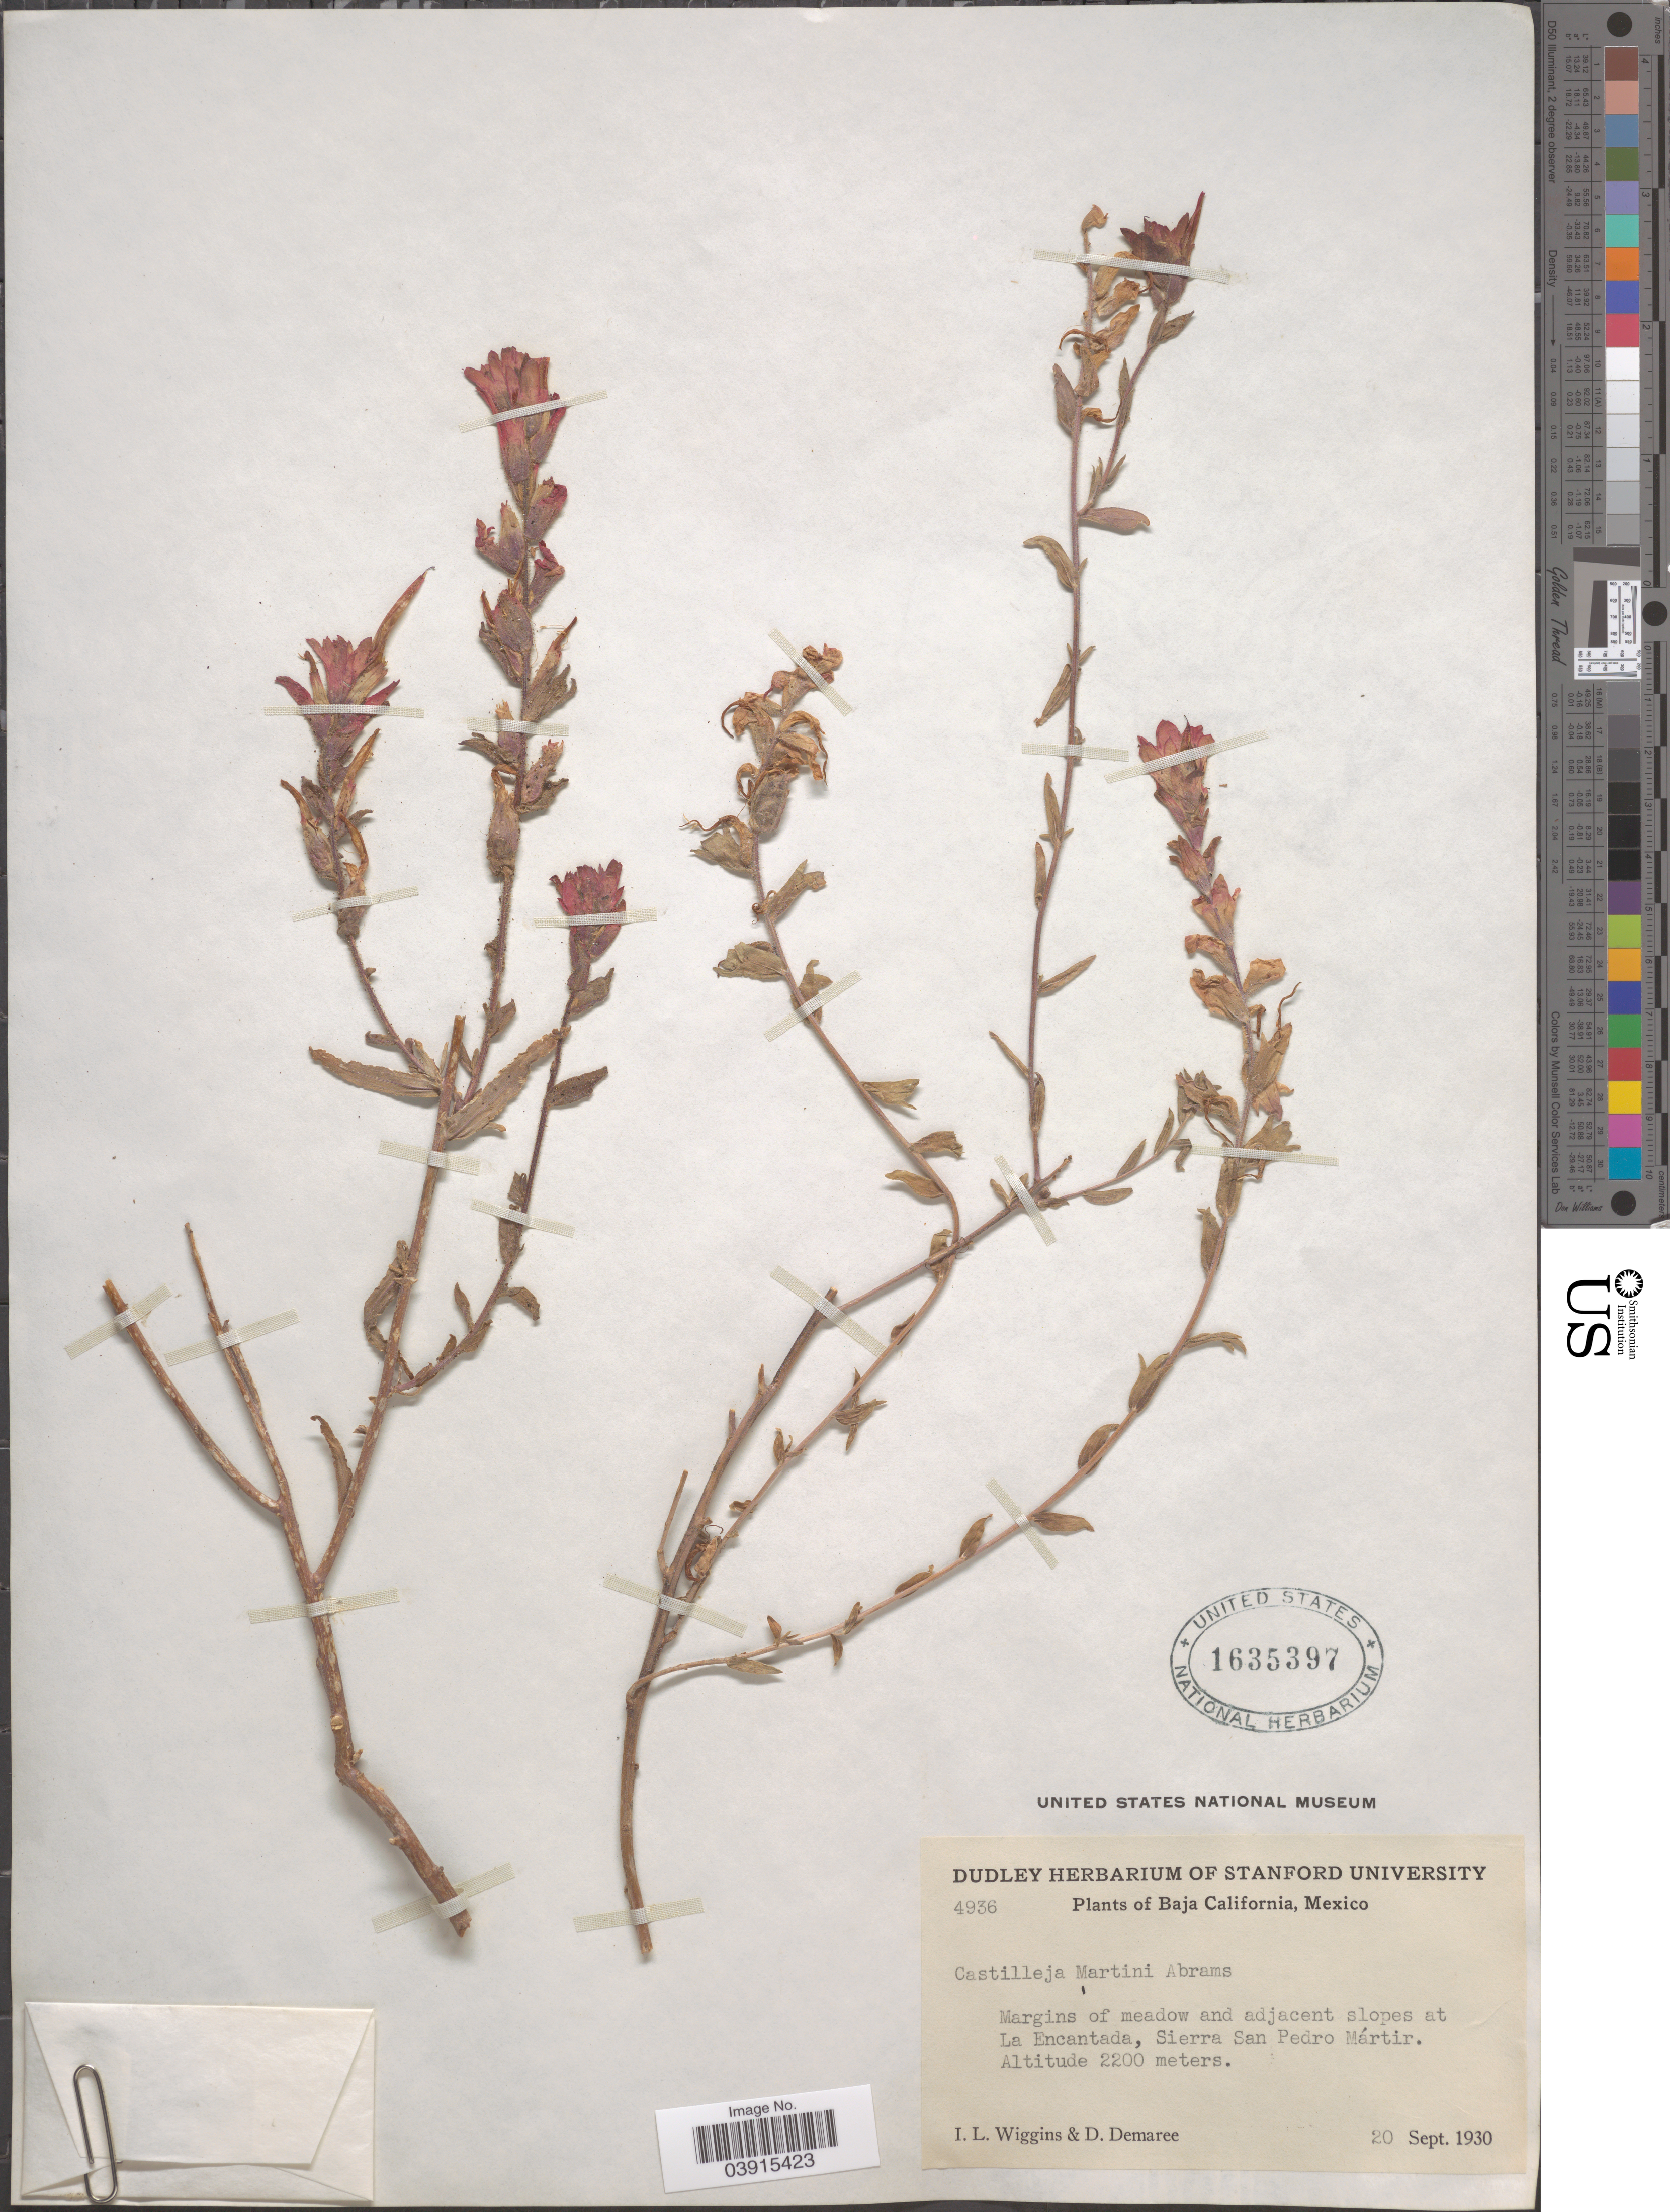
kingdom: Plantae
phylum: Tracheophyta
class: Magnoliopsida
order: Lamiales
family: Orobanchaceae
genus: Castilleja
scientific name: Castilleja martini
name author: Abrams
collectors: I. L. Wiggins & D. Demaree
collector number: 4936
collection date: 1930-09-20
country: Mexico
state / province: Baja California Norte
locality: Margins of meadow and adjacent slopes at La Encantada, Sierra San Pedro Mártir.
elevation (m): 2200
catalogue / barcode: US 1635397